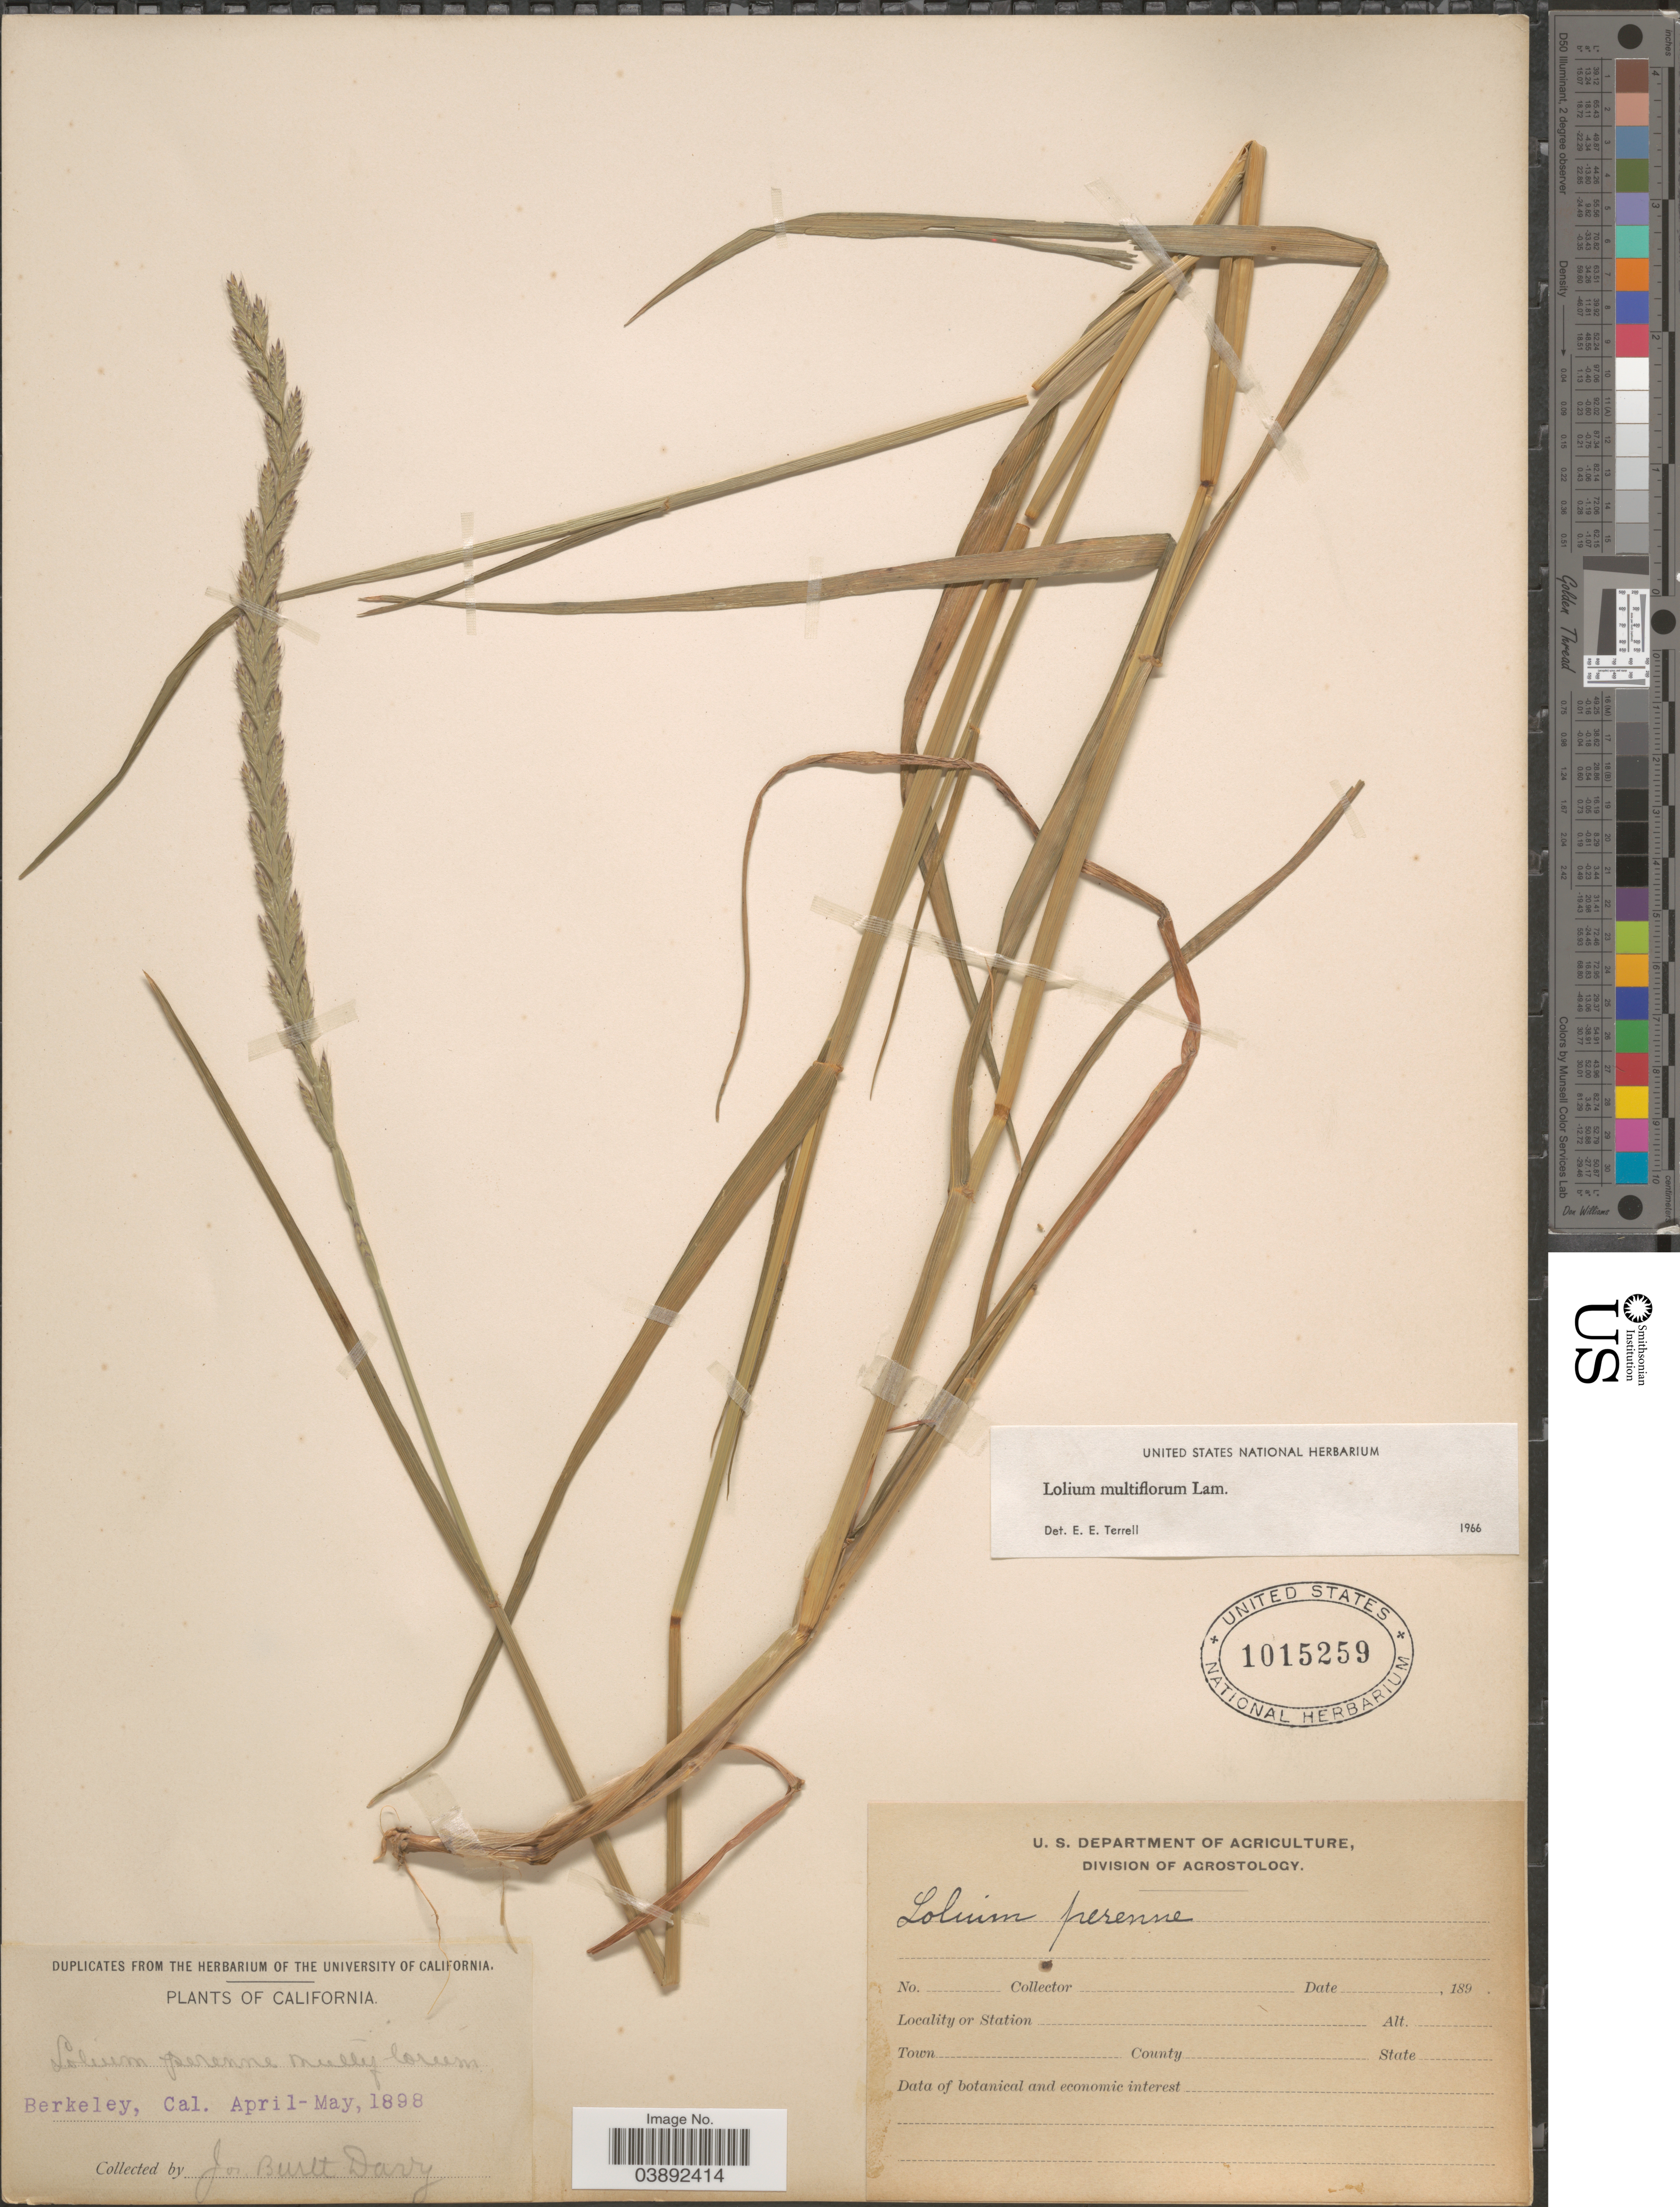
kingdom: Plantae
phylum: Tracheophyta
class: Liliopsida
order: Poales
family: Poaceae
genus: Lolium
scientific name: Lolium multiflorum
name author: Lam.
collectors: J. Burtt Davy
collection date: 1898-04/1898-05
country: United States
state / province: California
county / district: Alameda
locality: Berkeley.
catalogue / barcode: US 1015259